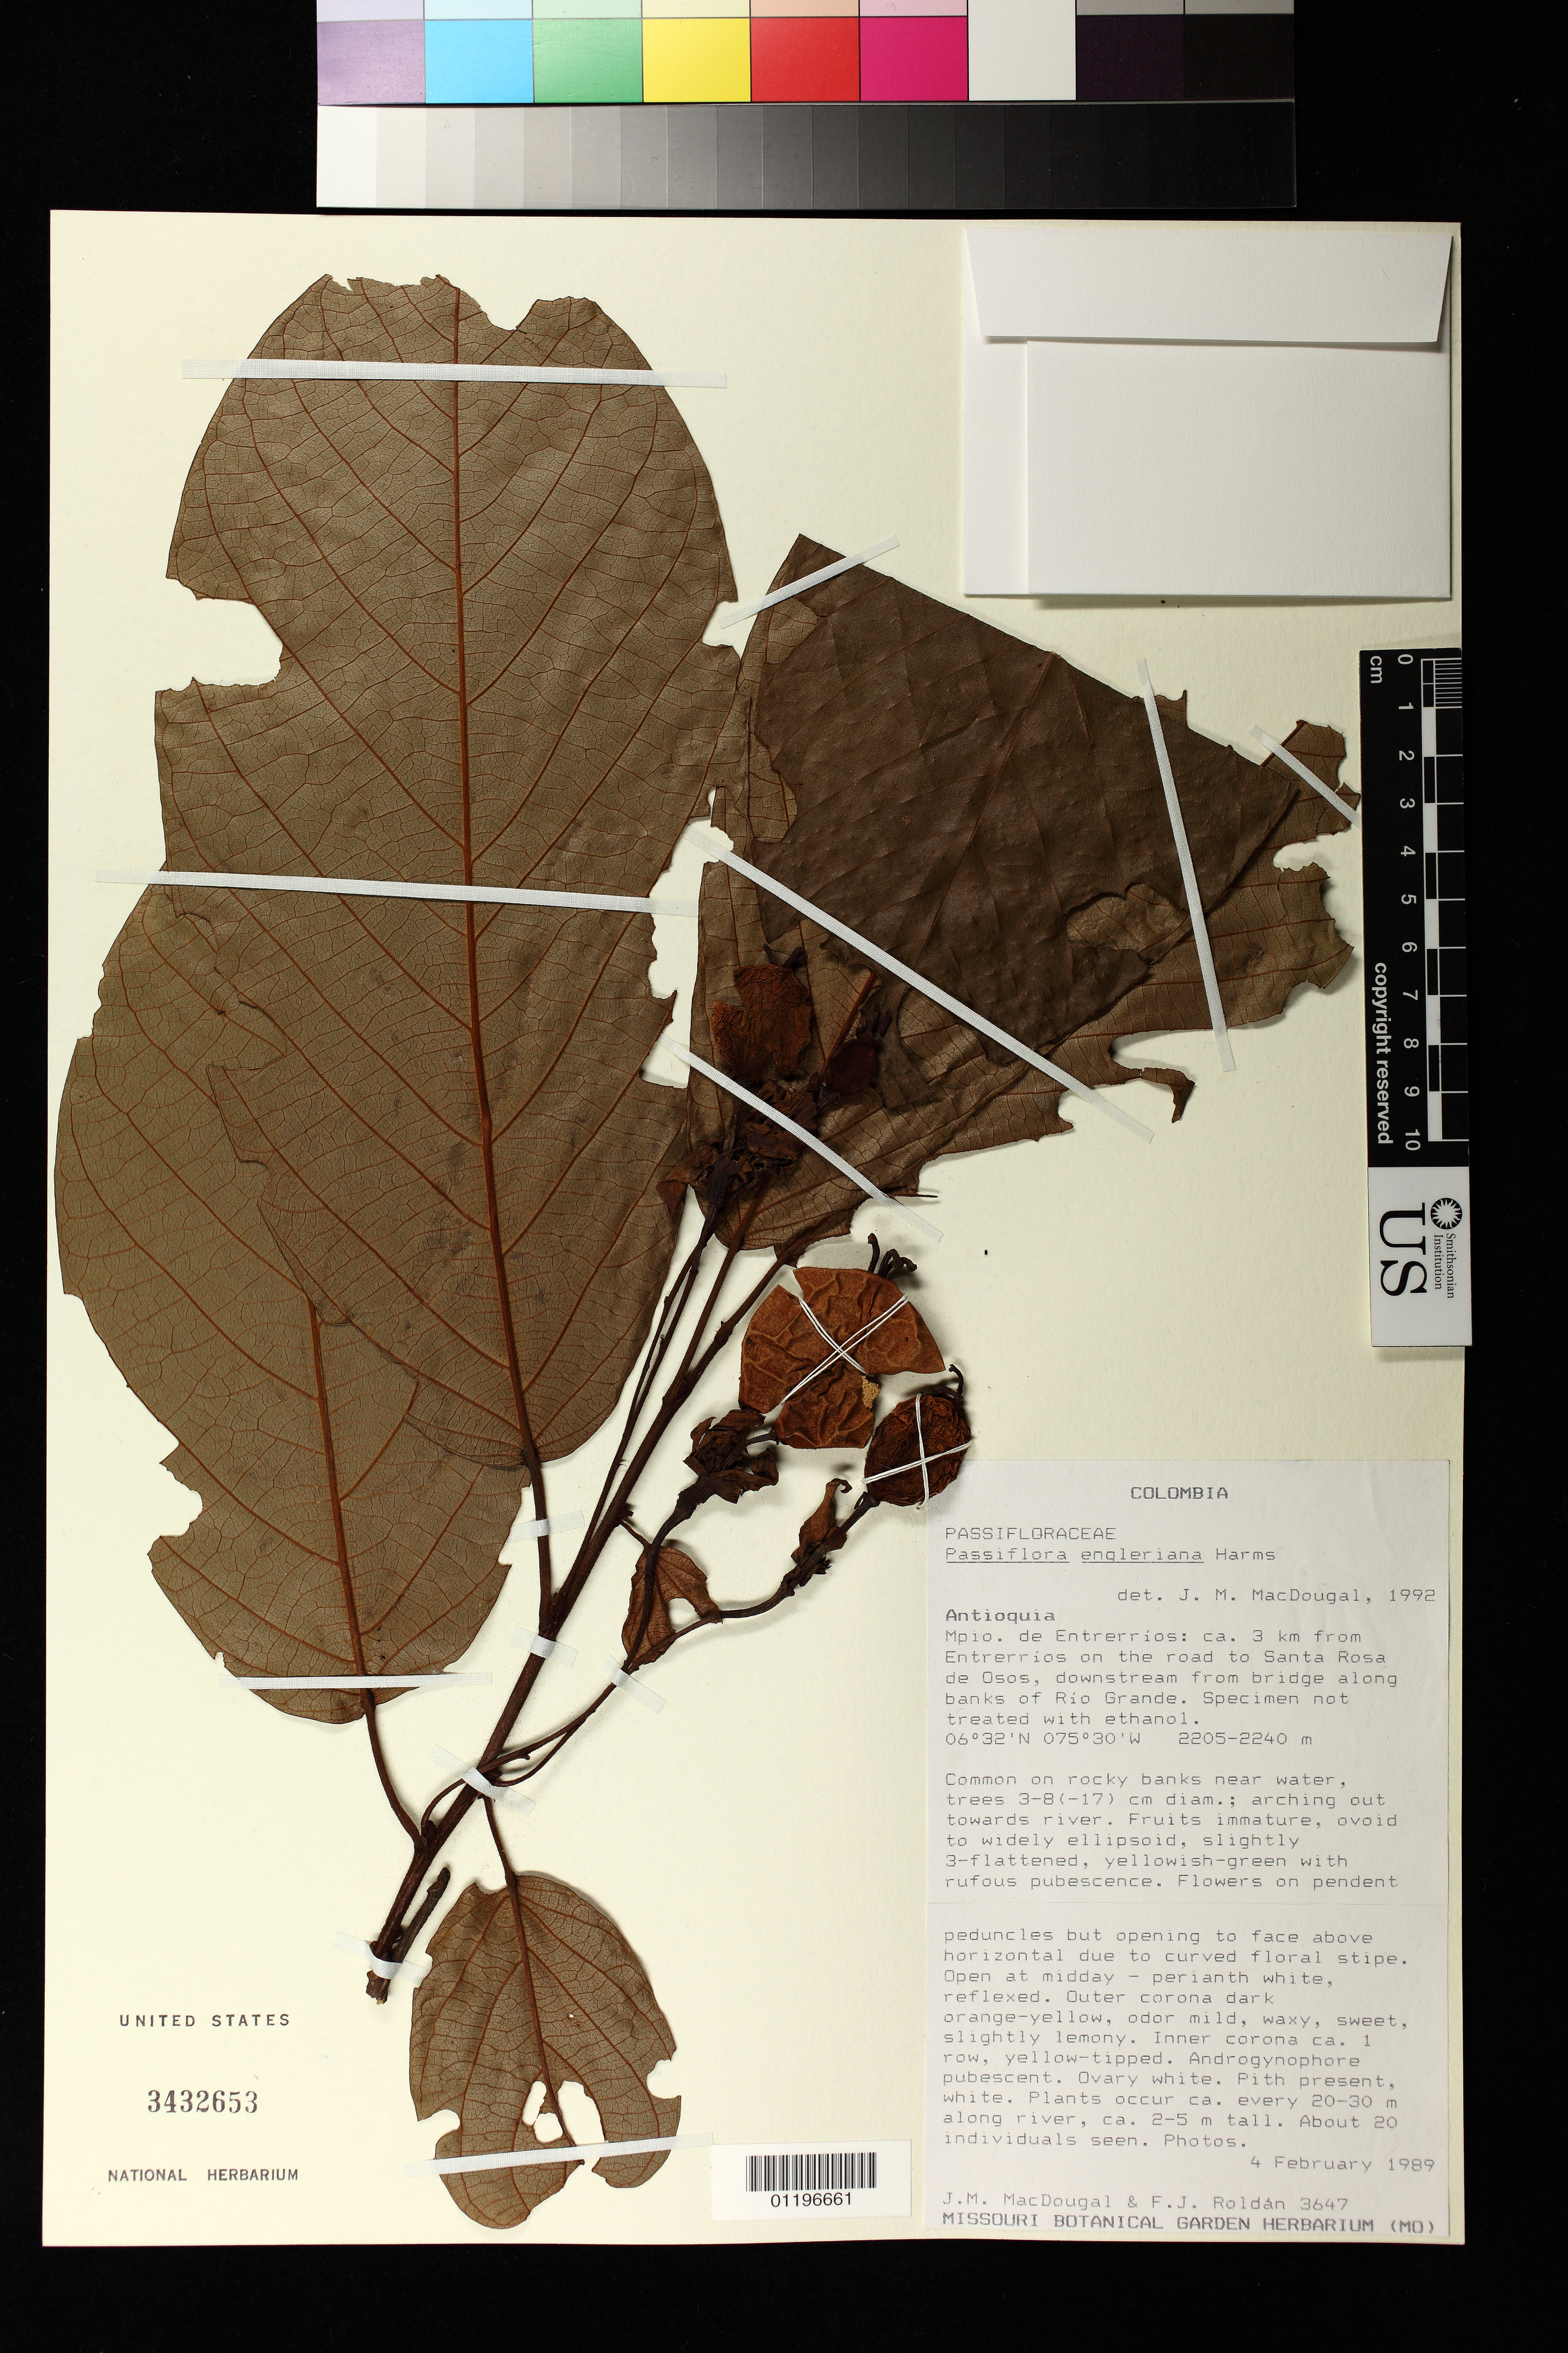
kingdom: Plantae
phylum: Tracheophyta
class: Magnoliopsida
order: Malpighiales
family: Passifloraceae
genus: Passiflora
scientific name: Passiflora engleriana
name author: Harms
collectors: J. M. MacDougal & F. J. Roldán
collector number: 3647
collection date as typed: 02 Apr 1989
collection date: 1989-04-02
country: Colombia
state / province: Antioquia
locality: Antioquia: Municipality de Entrerrios: ca. 3 km from Entrerrios on the road to Santa Rosa de Osos, downstream from bridge along banks of Rio Grande.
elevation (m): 2205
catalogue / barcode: US 3432653